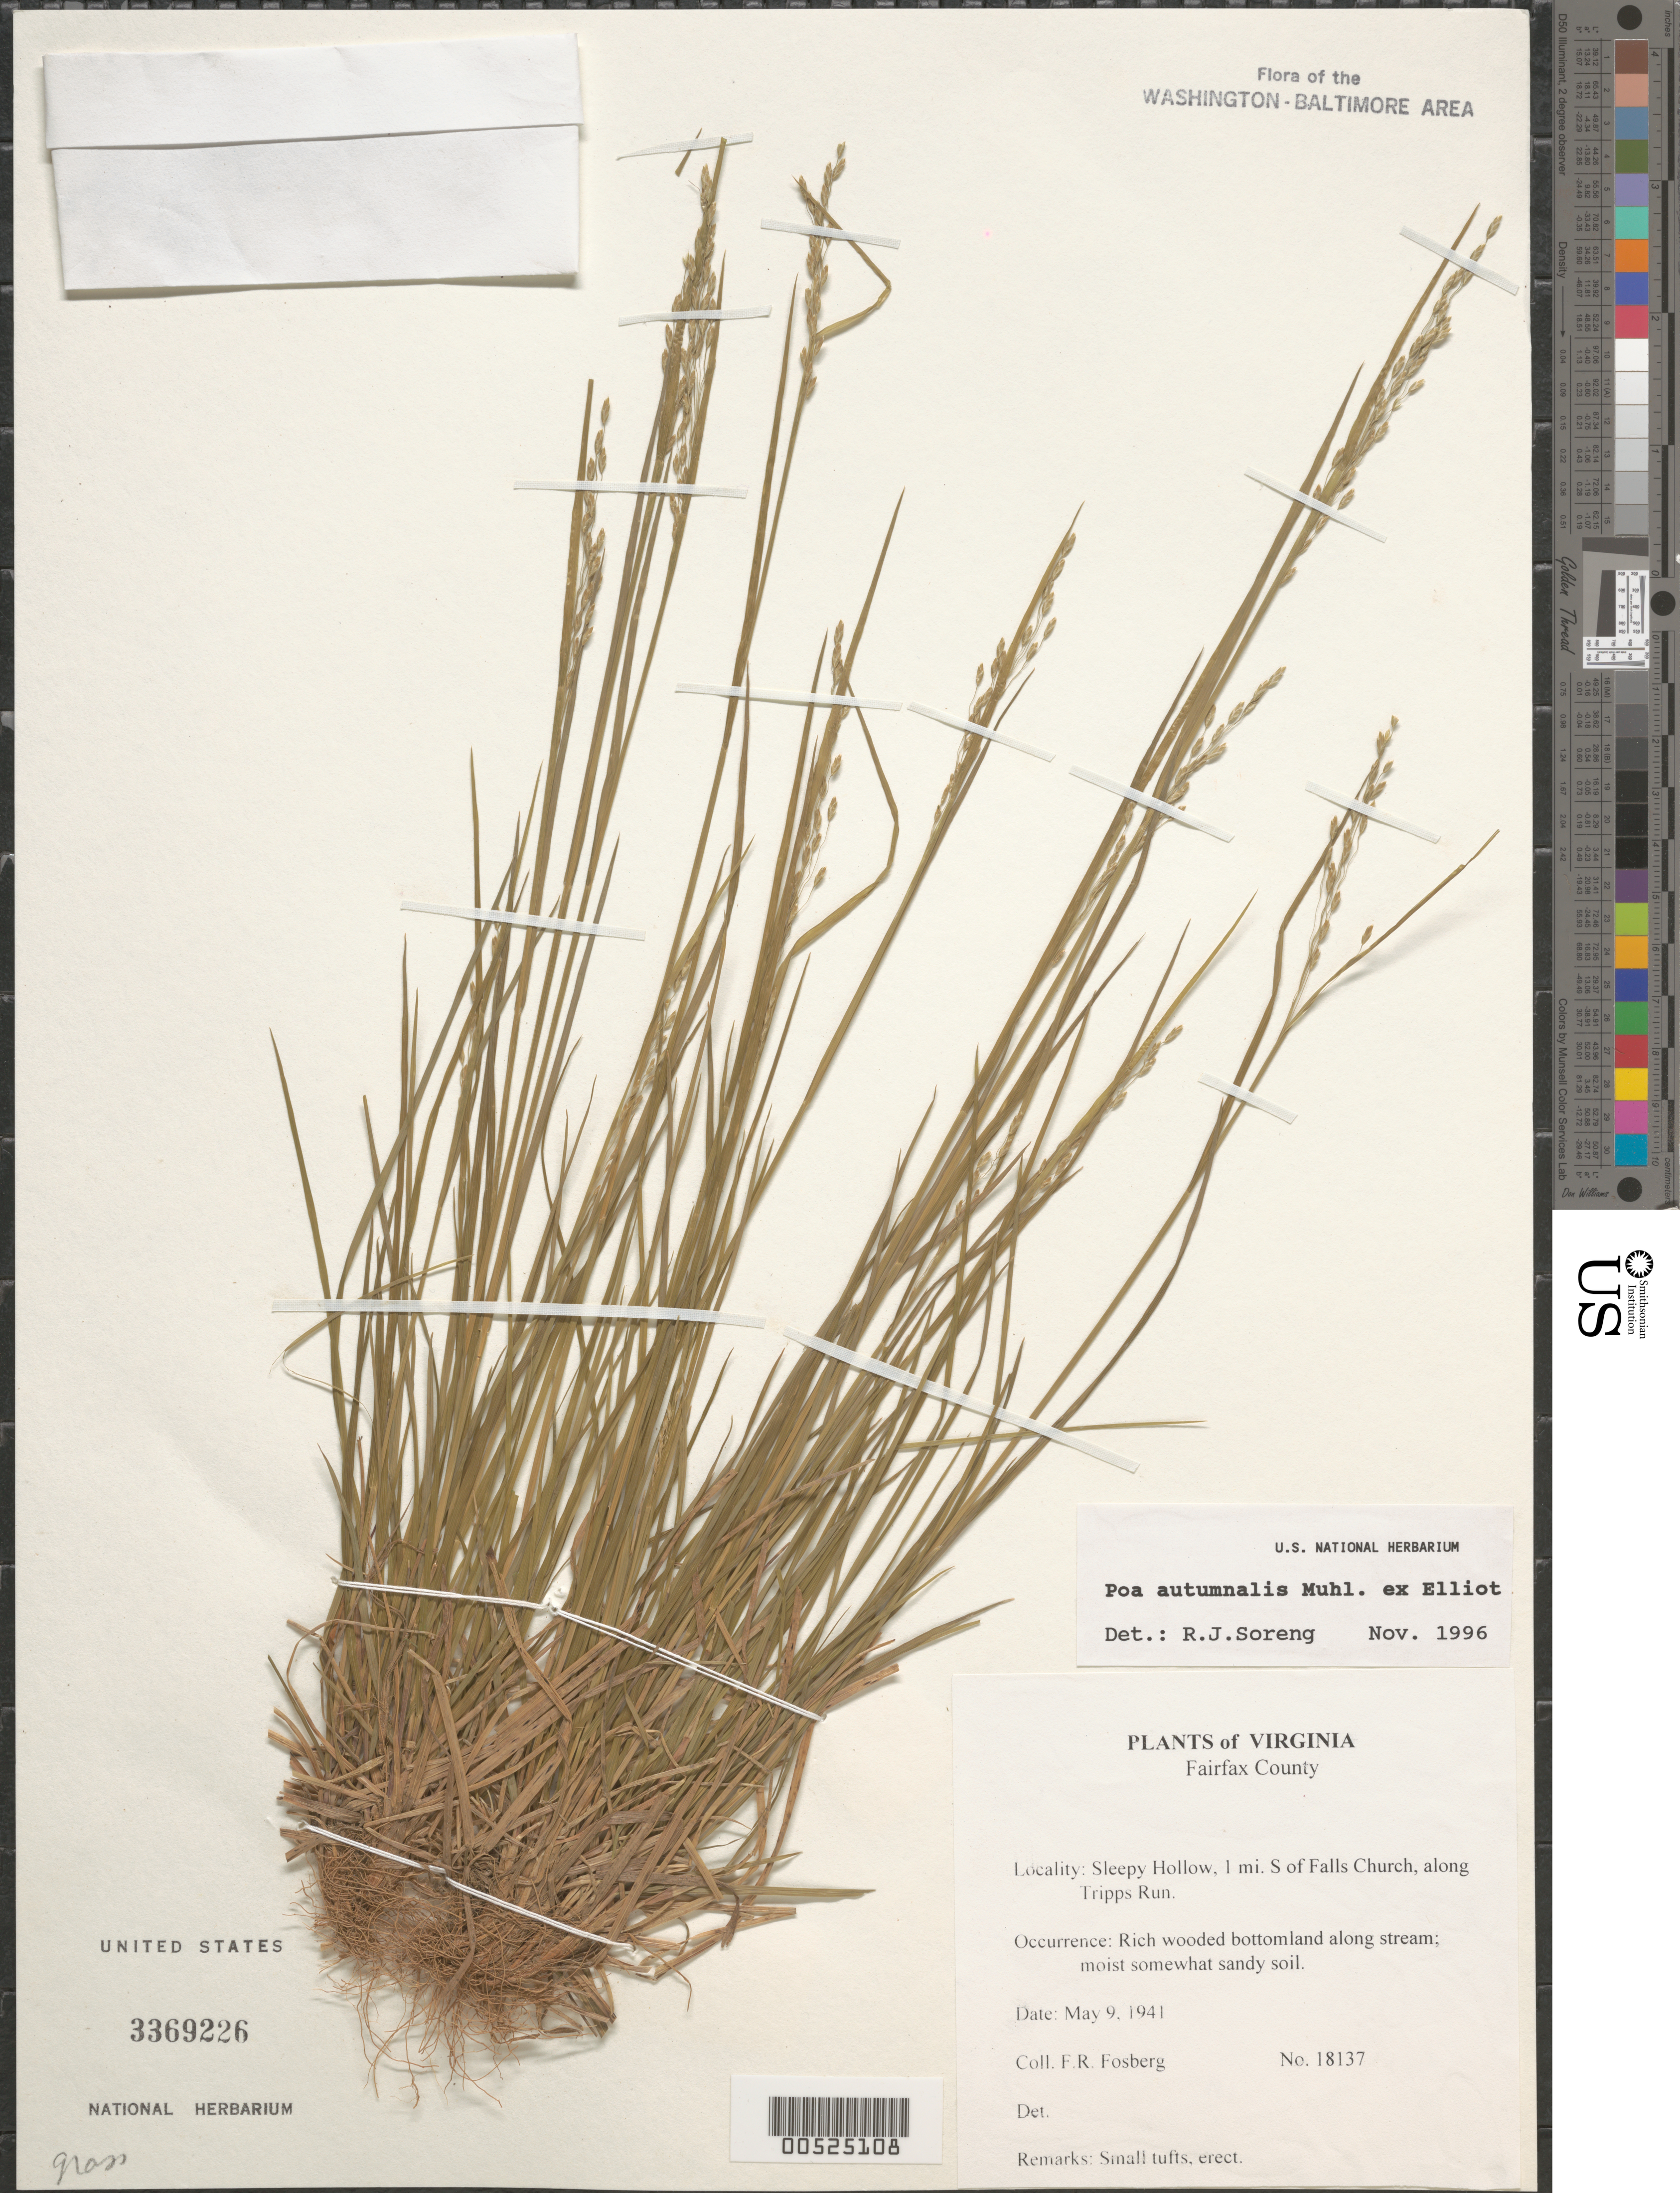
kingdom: Plantae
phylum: Tracheophyta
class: Liliopsida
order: Poales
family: Poaceae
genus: Poa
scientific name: Poa autumnalis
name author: Muhl. ex Elliott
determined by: Soreng, Robert J., Research Associate (BOT), Smithsonian Institution - National Museum of Natural History (UNITED STATES)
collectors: F. R. Fosberg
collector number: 18137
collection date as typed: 09 May 1941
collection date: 1941-05-09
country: United States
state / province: Virginia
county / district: Fairfax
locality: Sleepy Hollow, 1 mi. S of Falls Church, along Tripps Run.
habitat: Rich wooded bottomland along stream; moist somewhat sandy soil.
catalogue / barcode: US 3369226